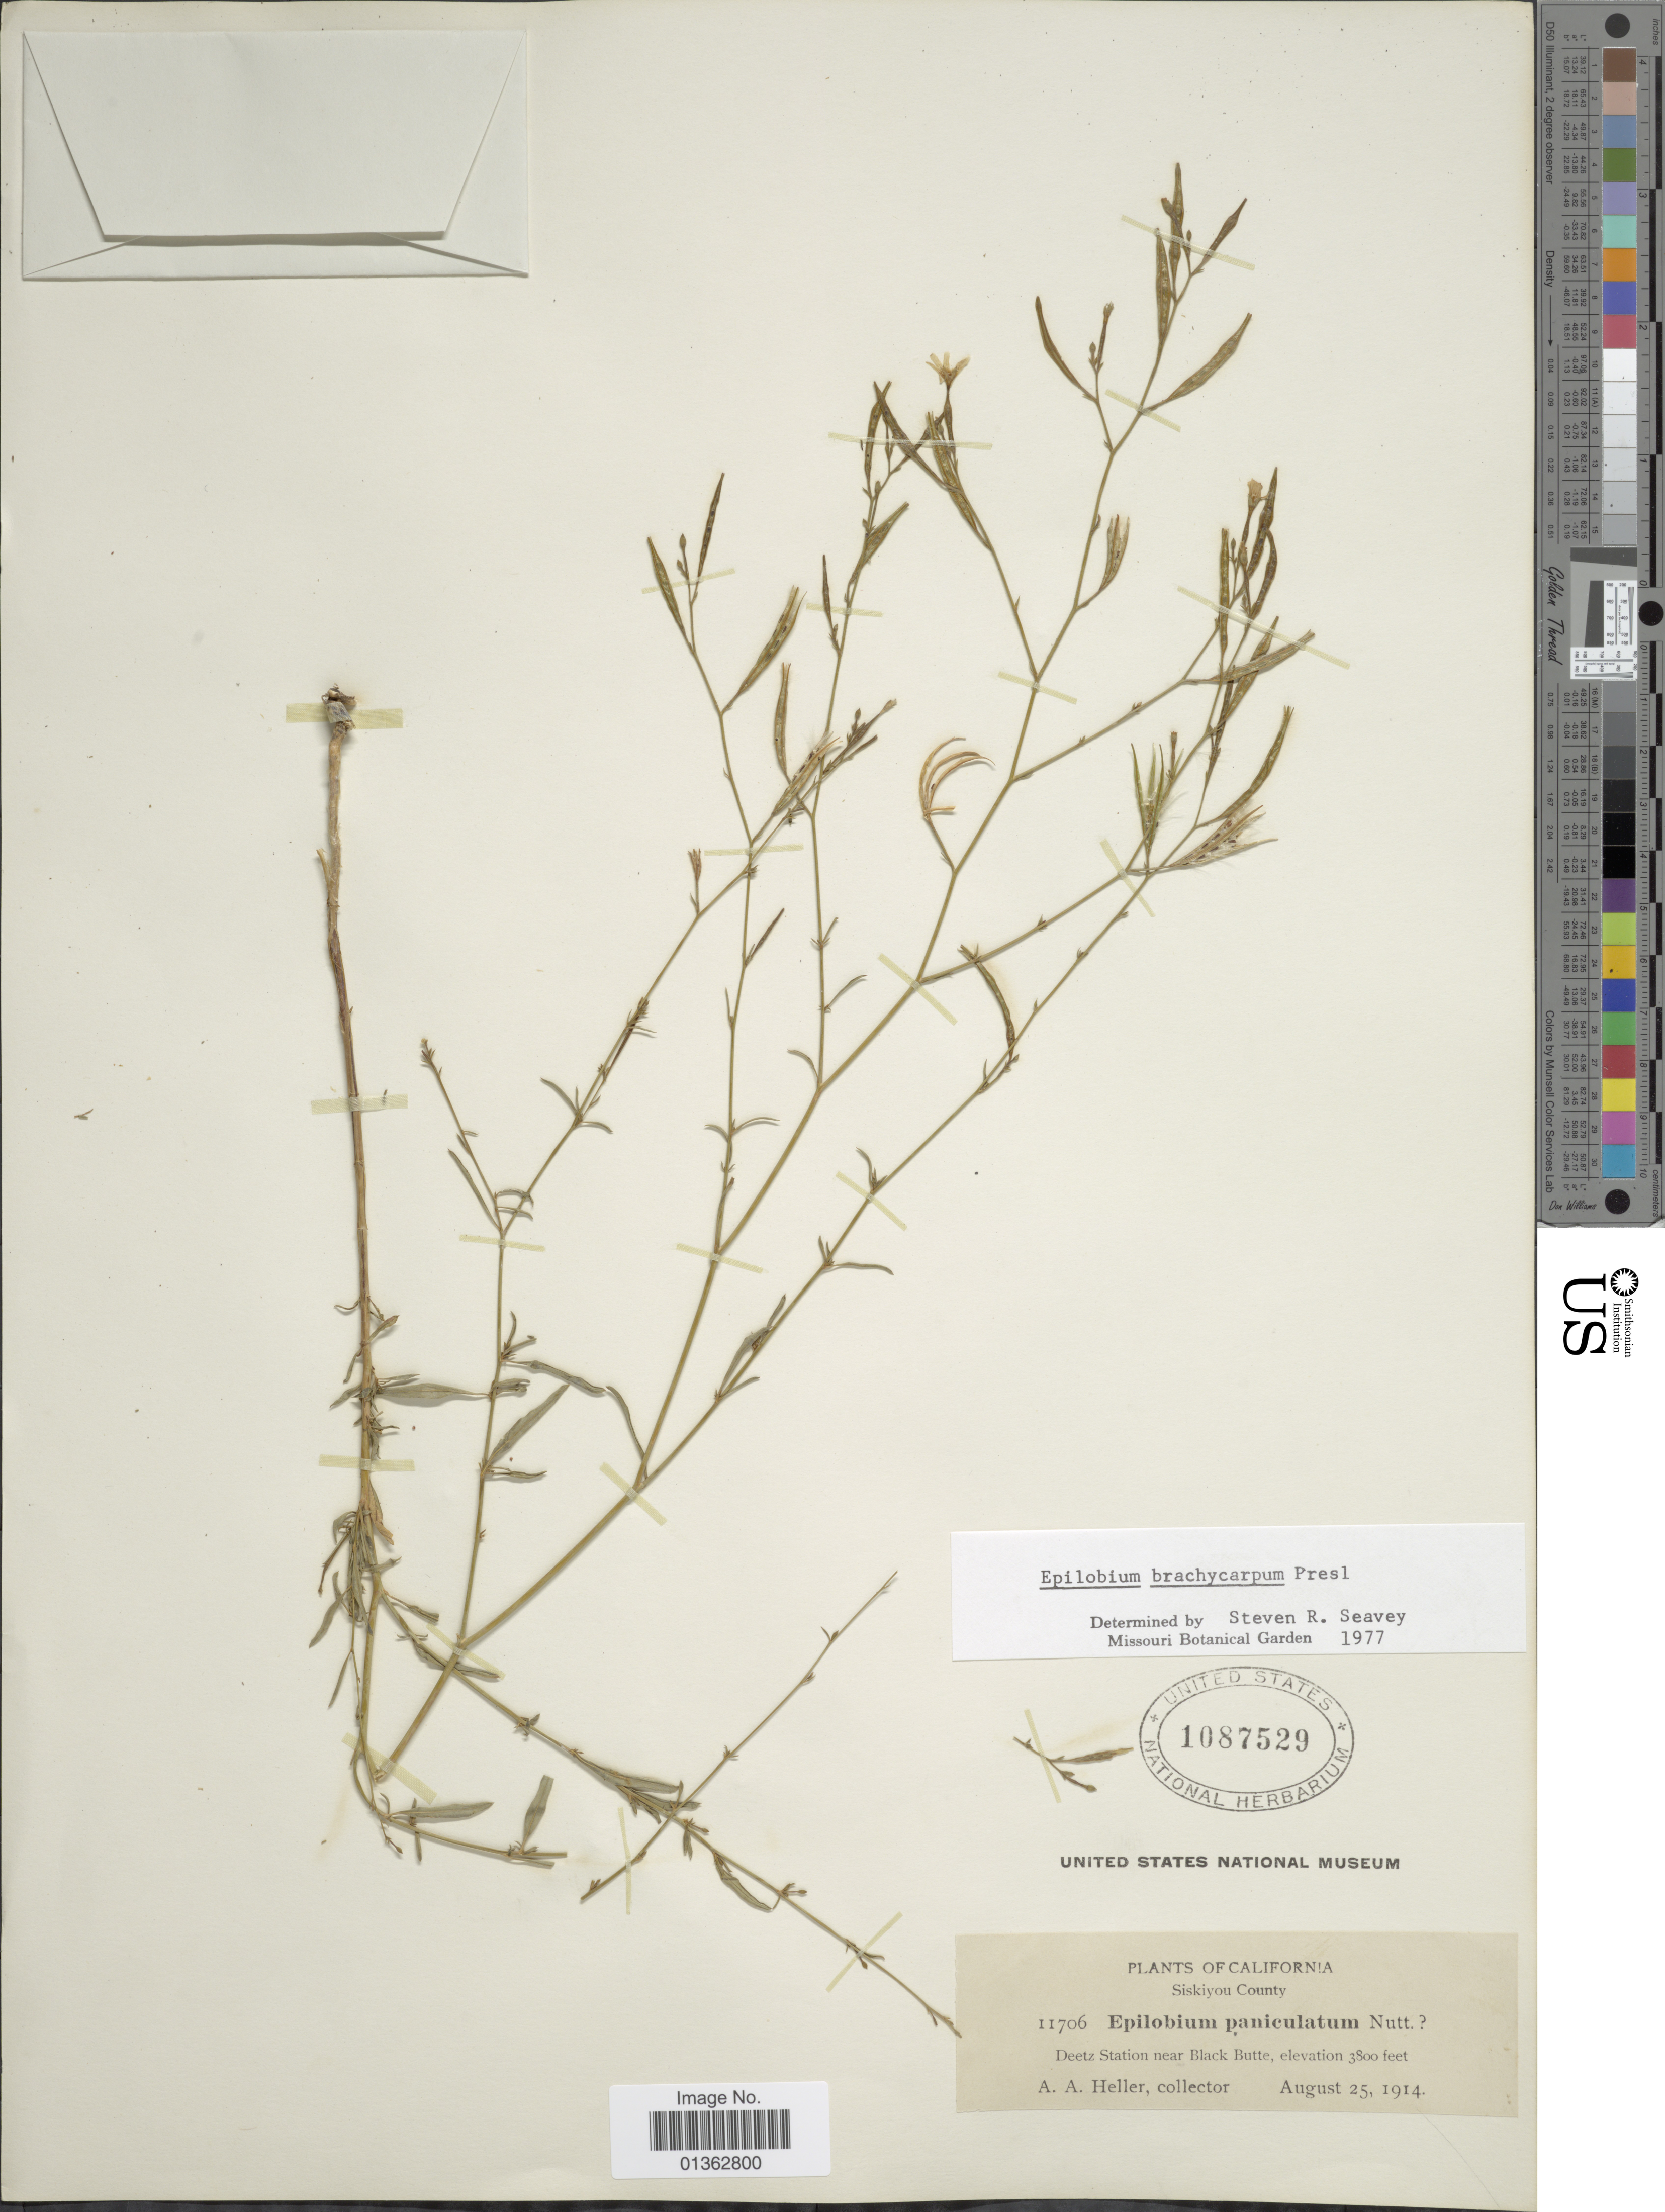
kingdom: Plantae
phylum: Tracheophyta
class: Magnoliopsida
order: Myrtales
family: Onagraceae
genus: Epilobium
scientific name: Epilobium brachycarpum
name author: C. Presl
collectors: A. A. Heller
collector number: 11706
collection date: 1914-08-25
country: United States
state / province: California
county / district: Siskiyou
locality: Siskiyou County. Deetz Station near Black Butte.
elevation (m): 1158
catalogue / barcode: US 1087529